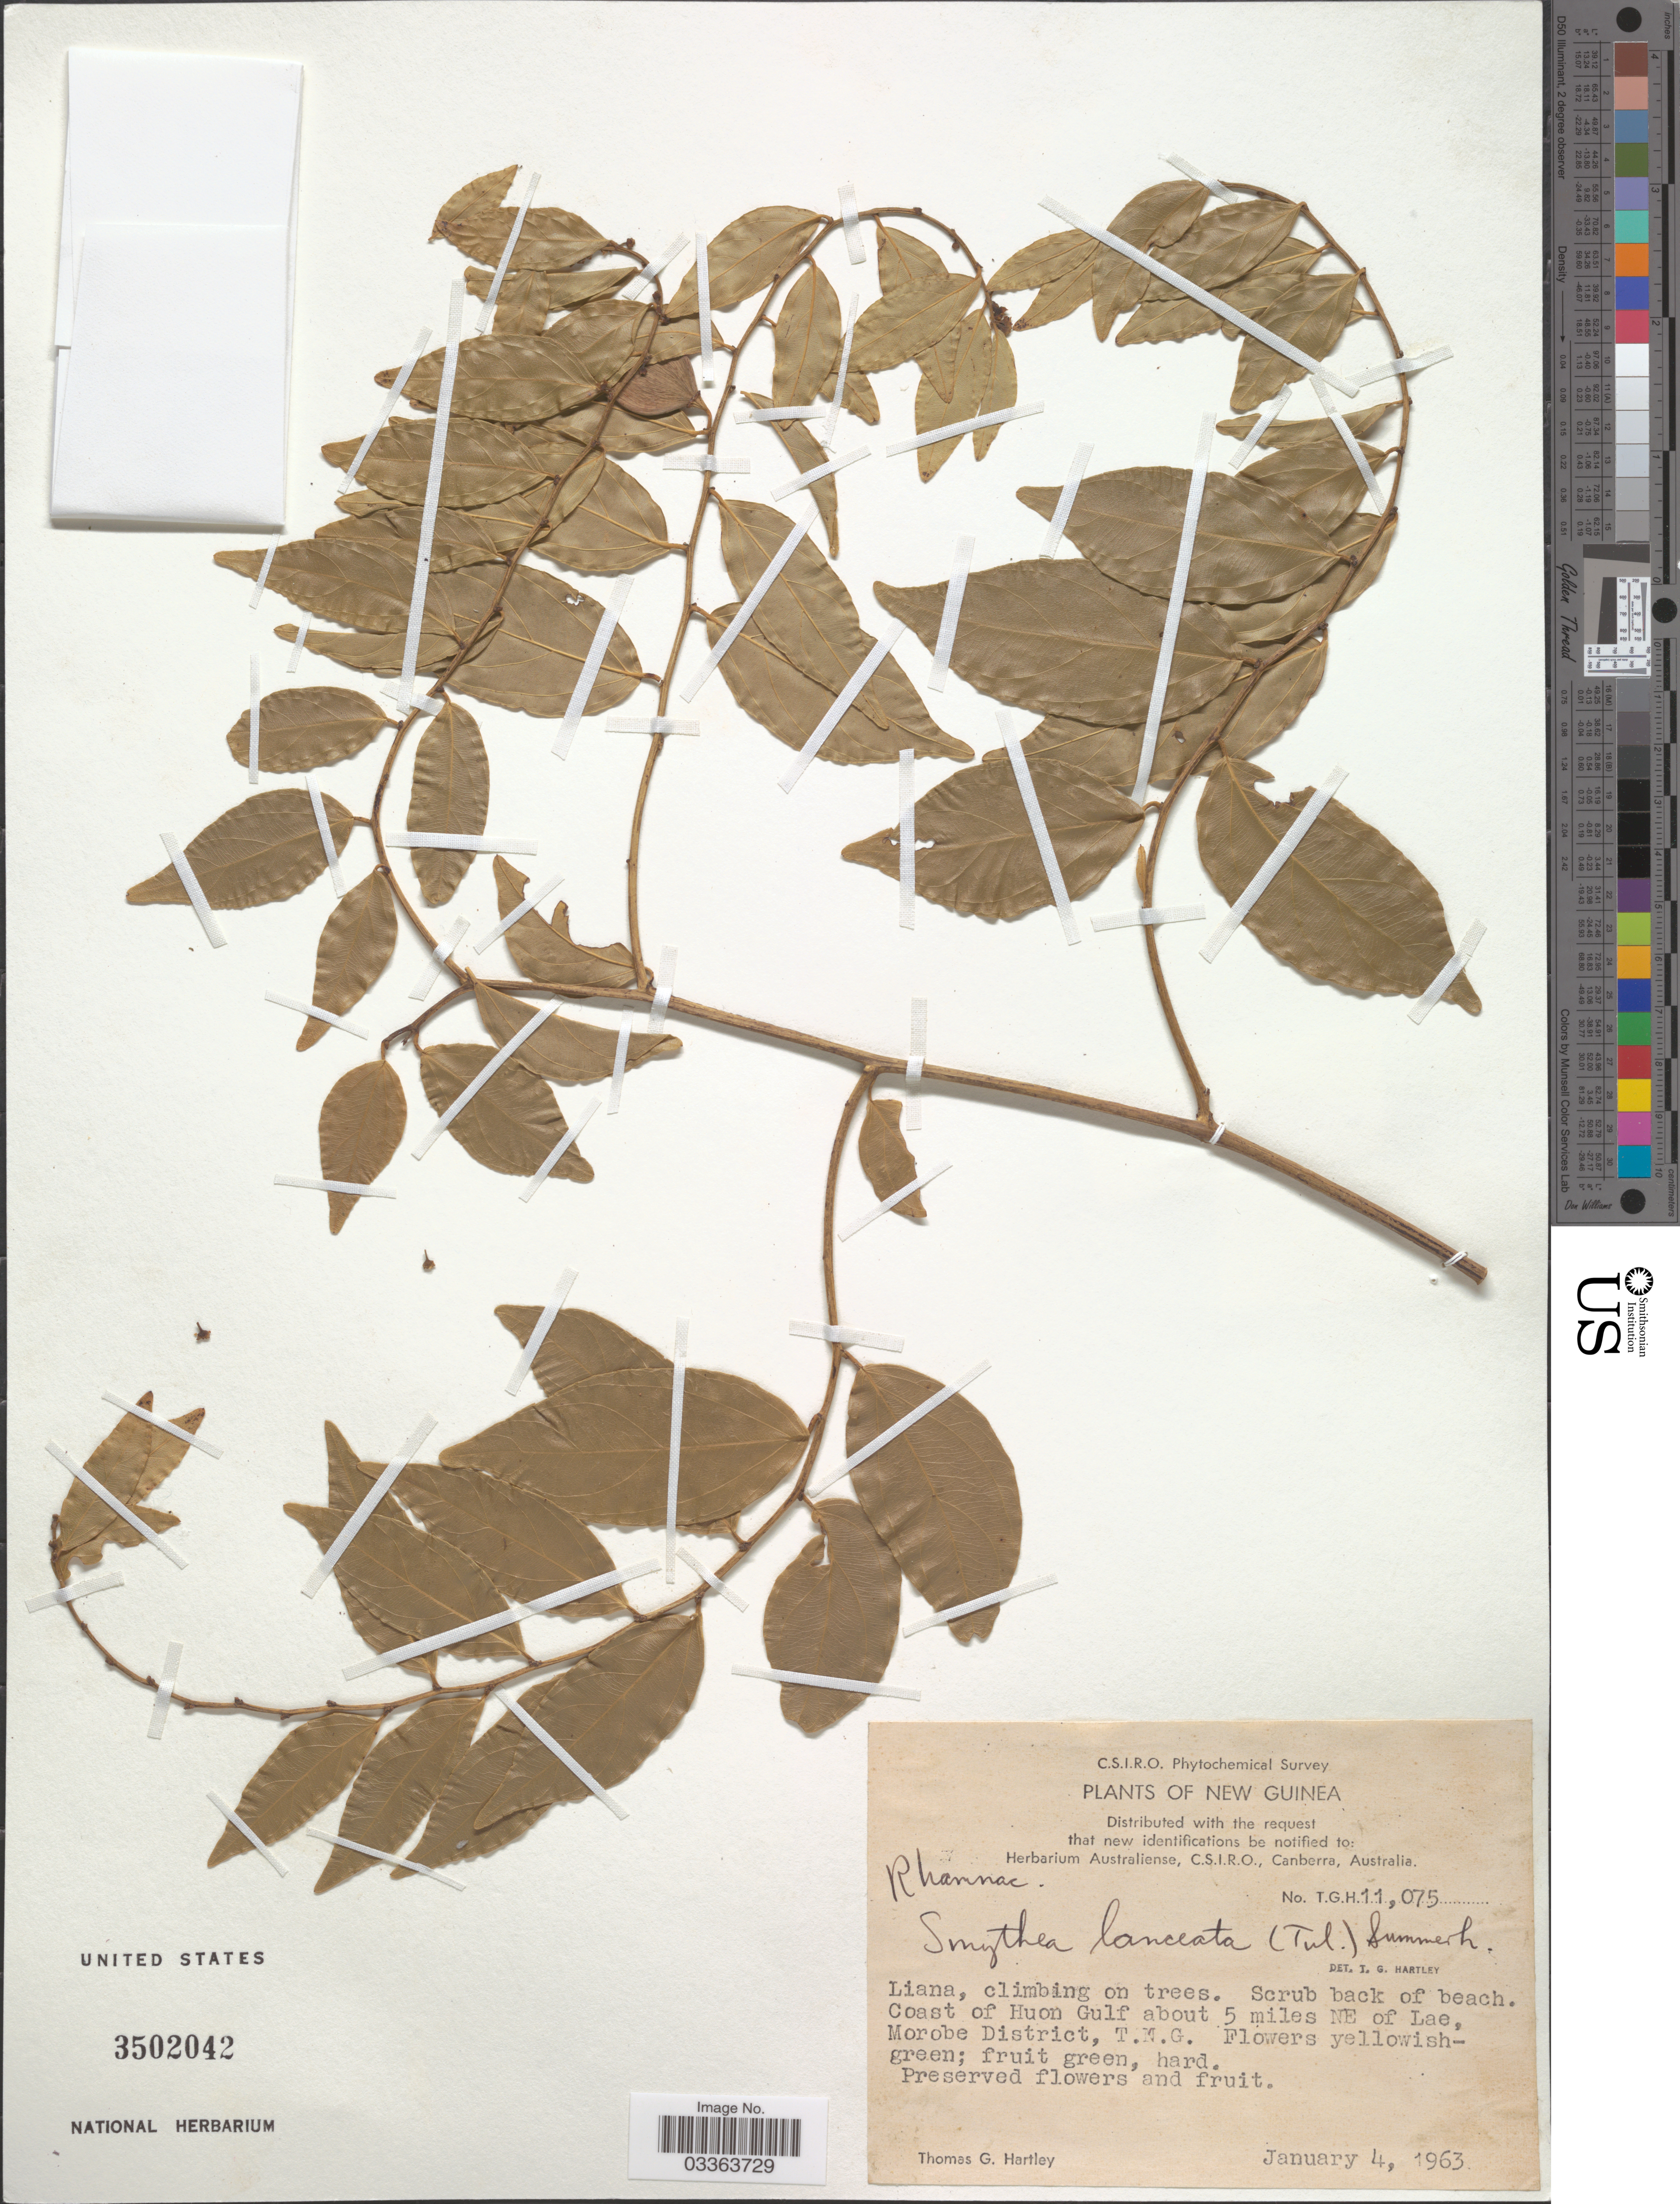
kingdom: Plantae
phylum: Tracheophyta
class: Magnoliopsida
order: Rosales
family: Rhamnaceae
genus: Smythea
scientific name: Smythea lanceata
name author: Summerh.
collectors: T. G. Hartley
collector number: T.G.H.11075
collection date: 1963-01-04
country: Papua New Guinea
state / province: Morobe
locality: New Guinea. Coast of Huon Gulf about 5 miles NE of Lae, Morobe District, T.N.G.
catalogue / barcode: US 3502042